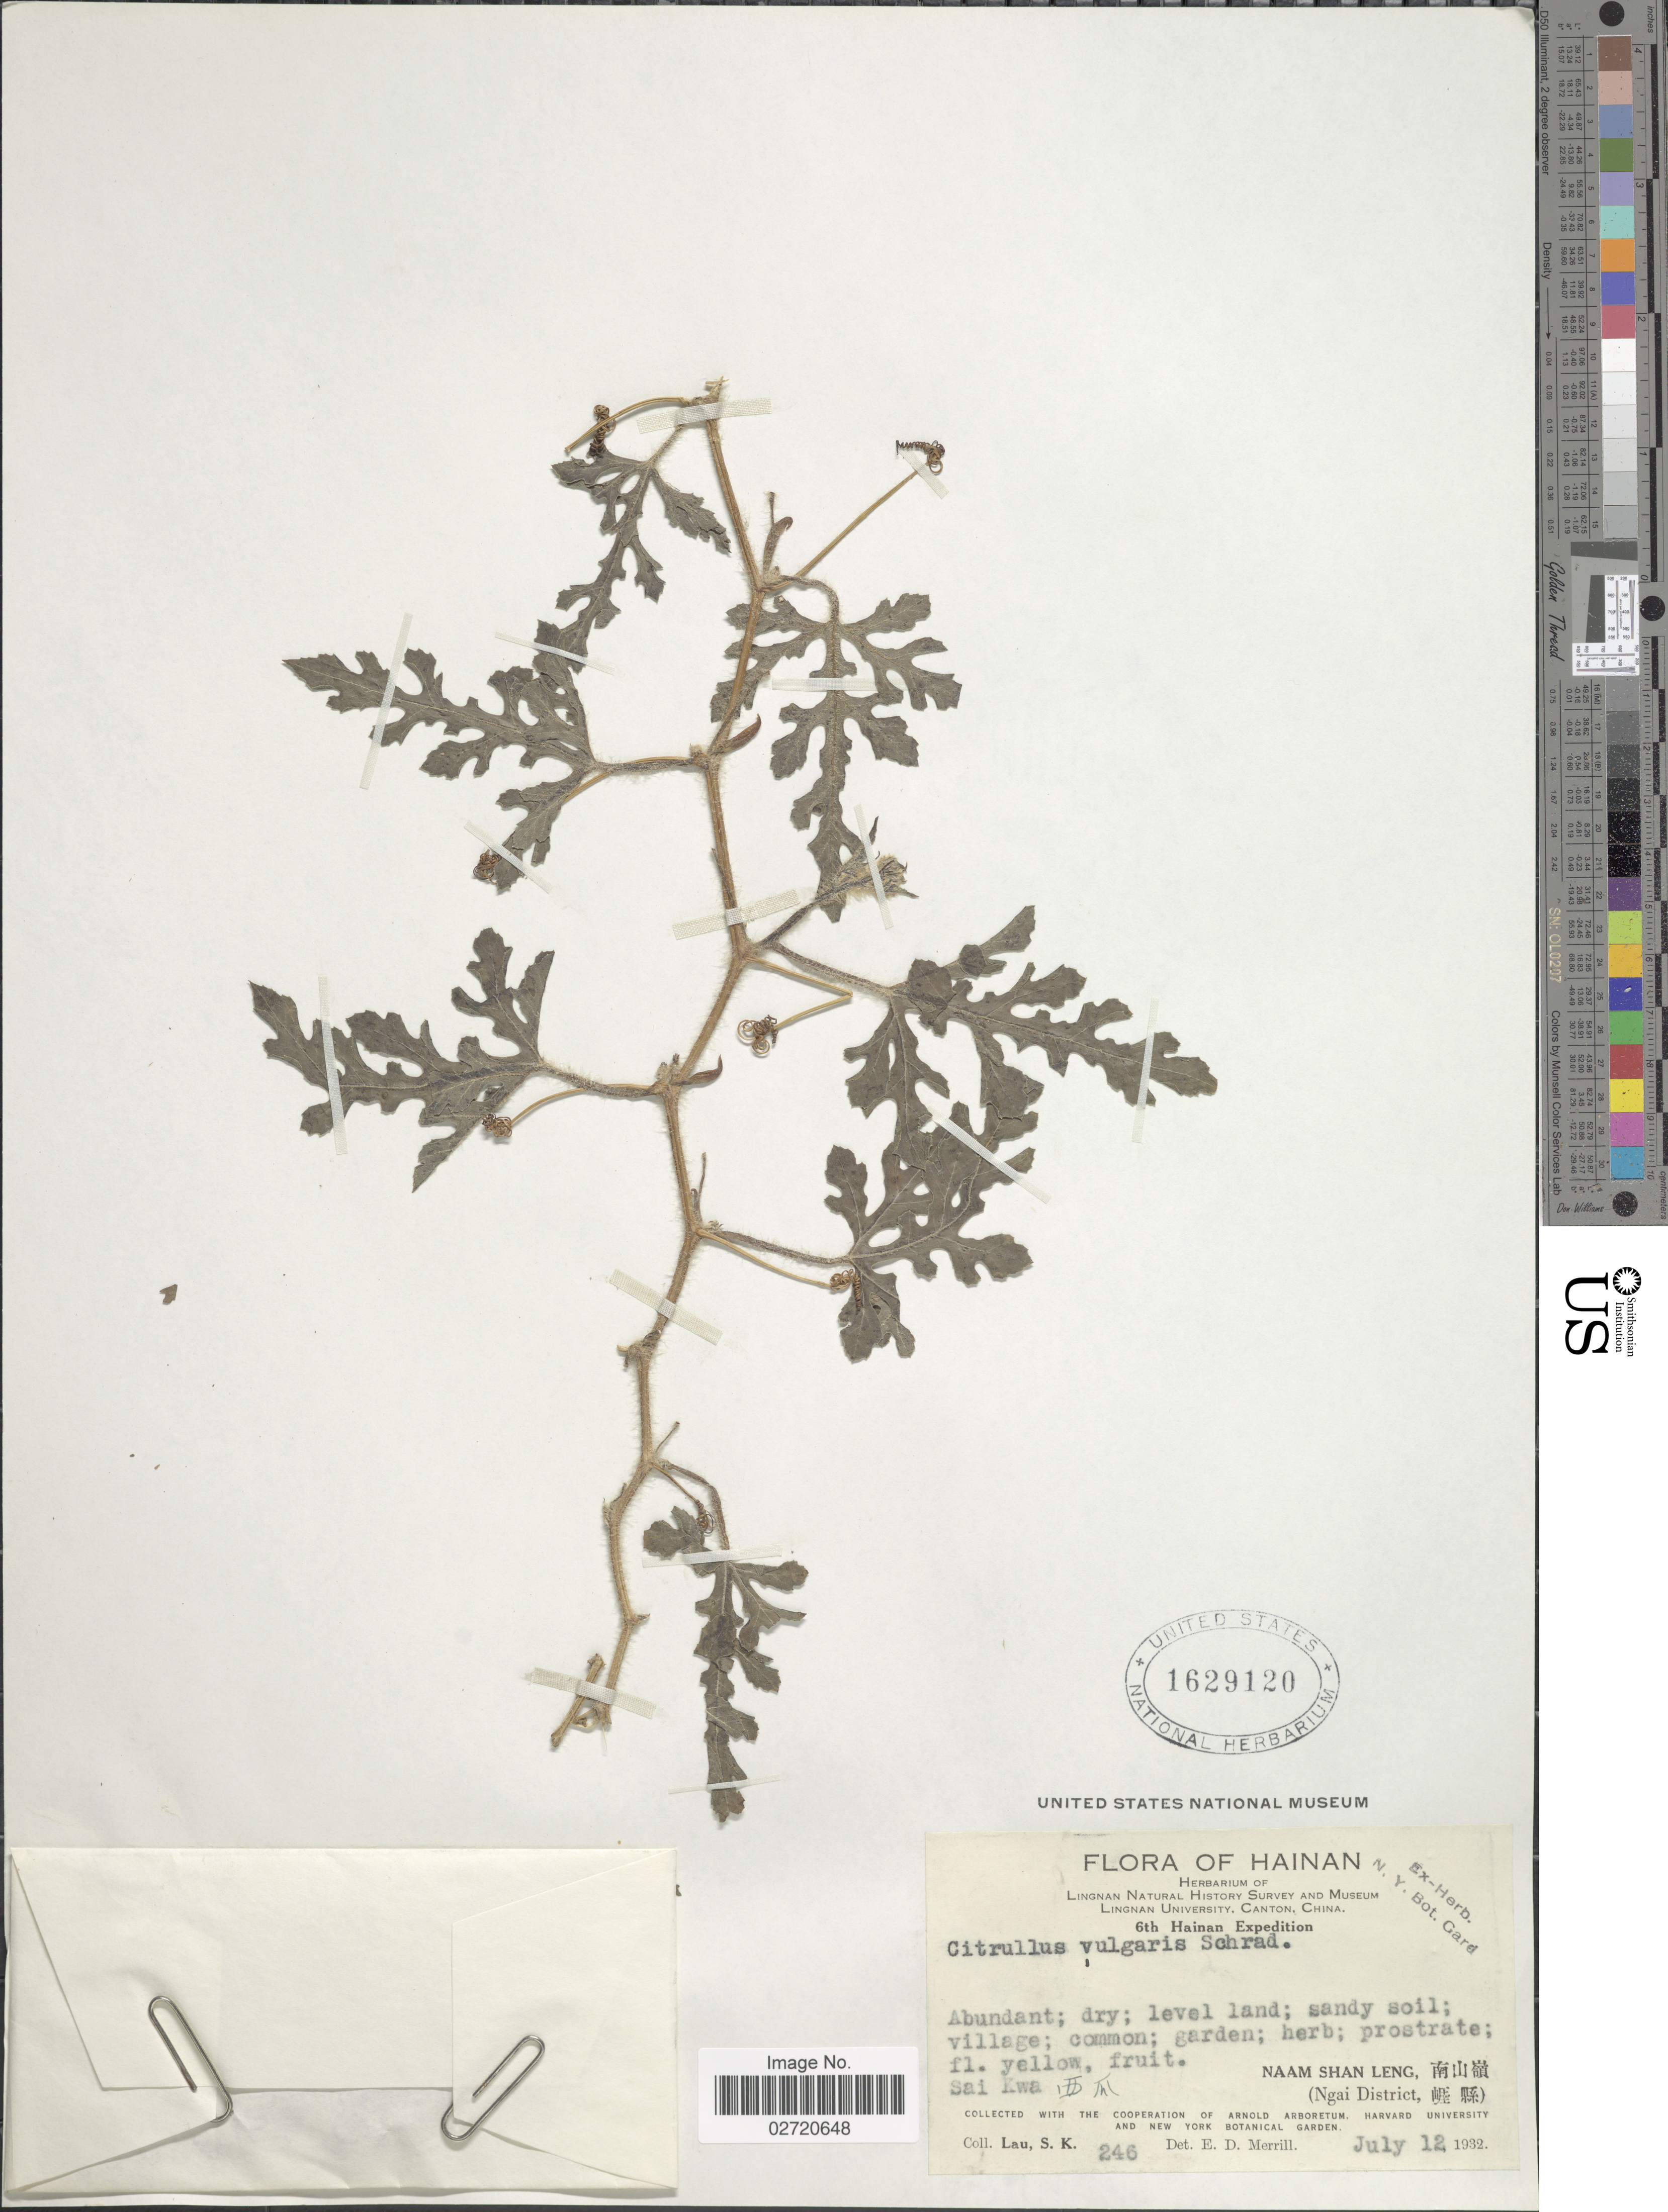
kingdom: Plantae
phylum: Tracheophyta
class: Magnoliopsida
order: Cucurbitales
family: Cucurbitaceae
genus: Citrullus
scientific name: Citrullus lanatus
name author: (Thunb.) Matsum. & Nakai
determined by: Strong, Mark T., (BOT), Smithsonian Institution - National Museum of Natural History (UNITED STATES)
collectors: S. K. Lau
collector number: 246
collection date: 1932-07-12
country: China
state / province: Hainan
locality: Sai Kwa. Naam Shan Leng(Ngai District)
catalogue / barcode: US 1629120